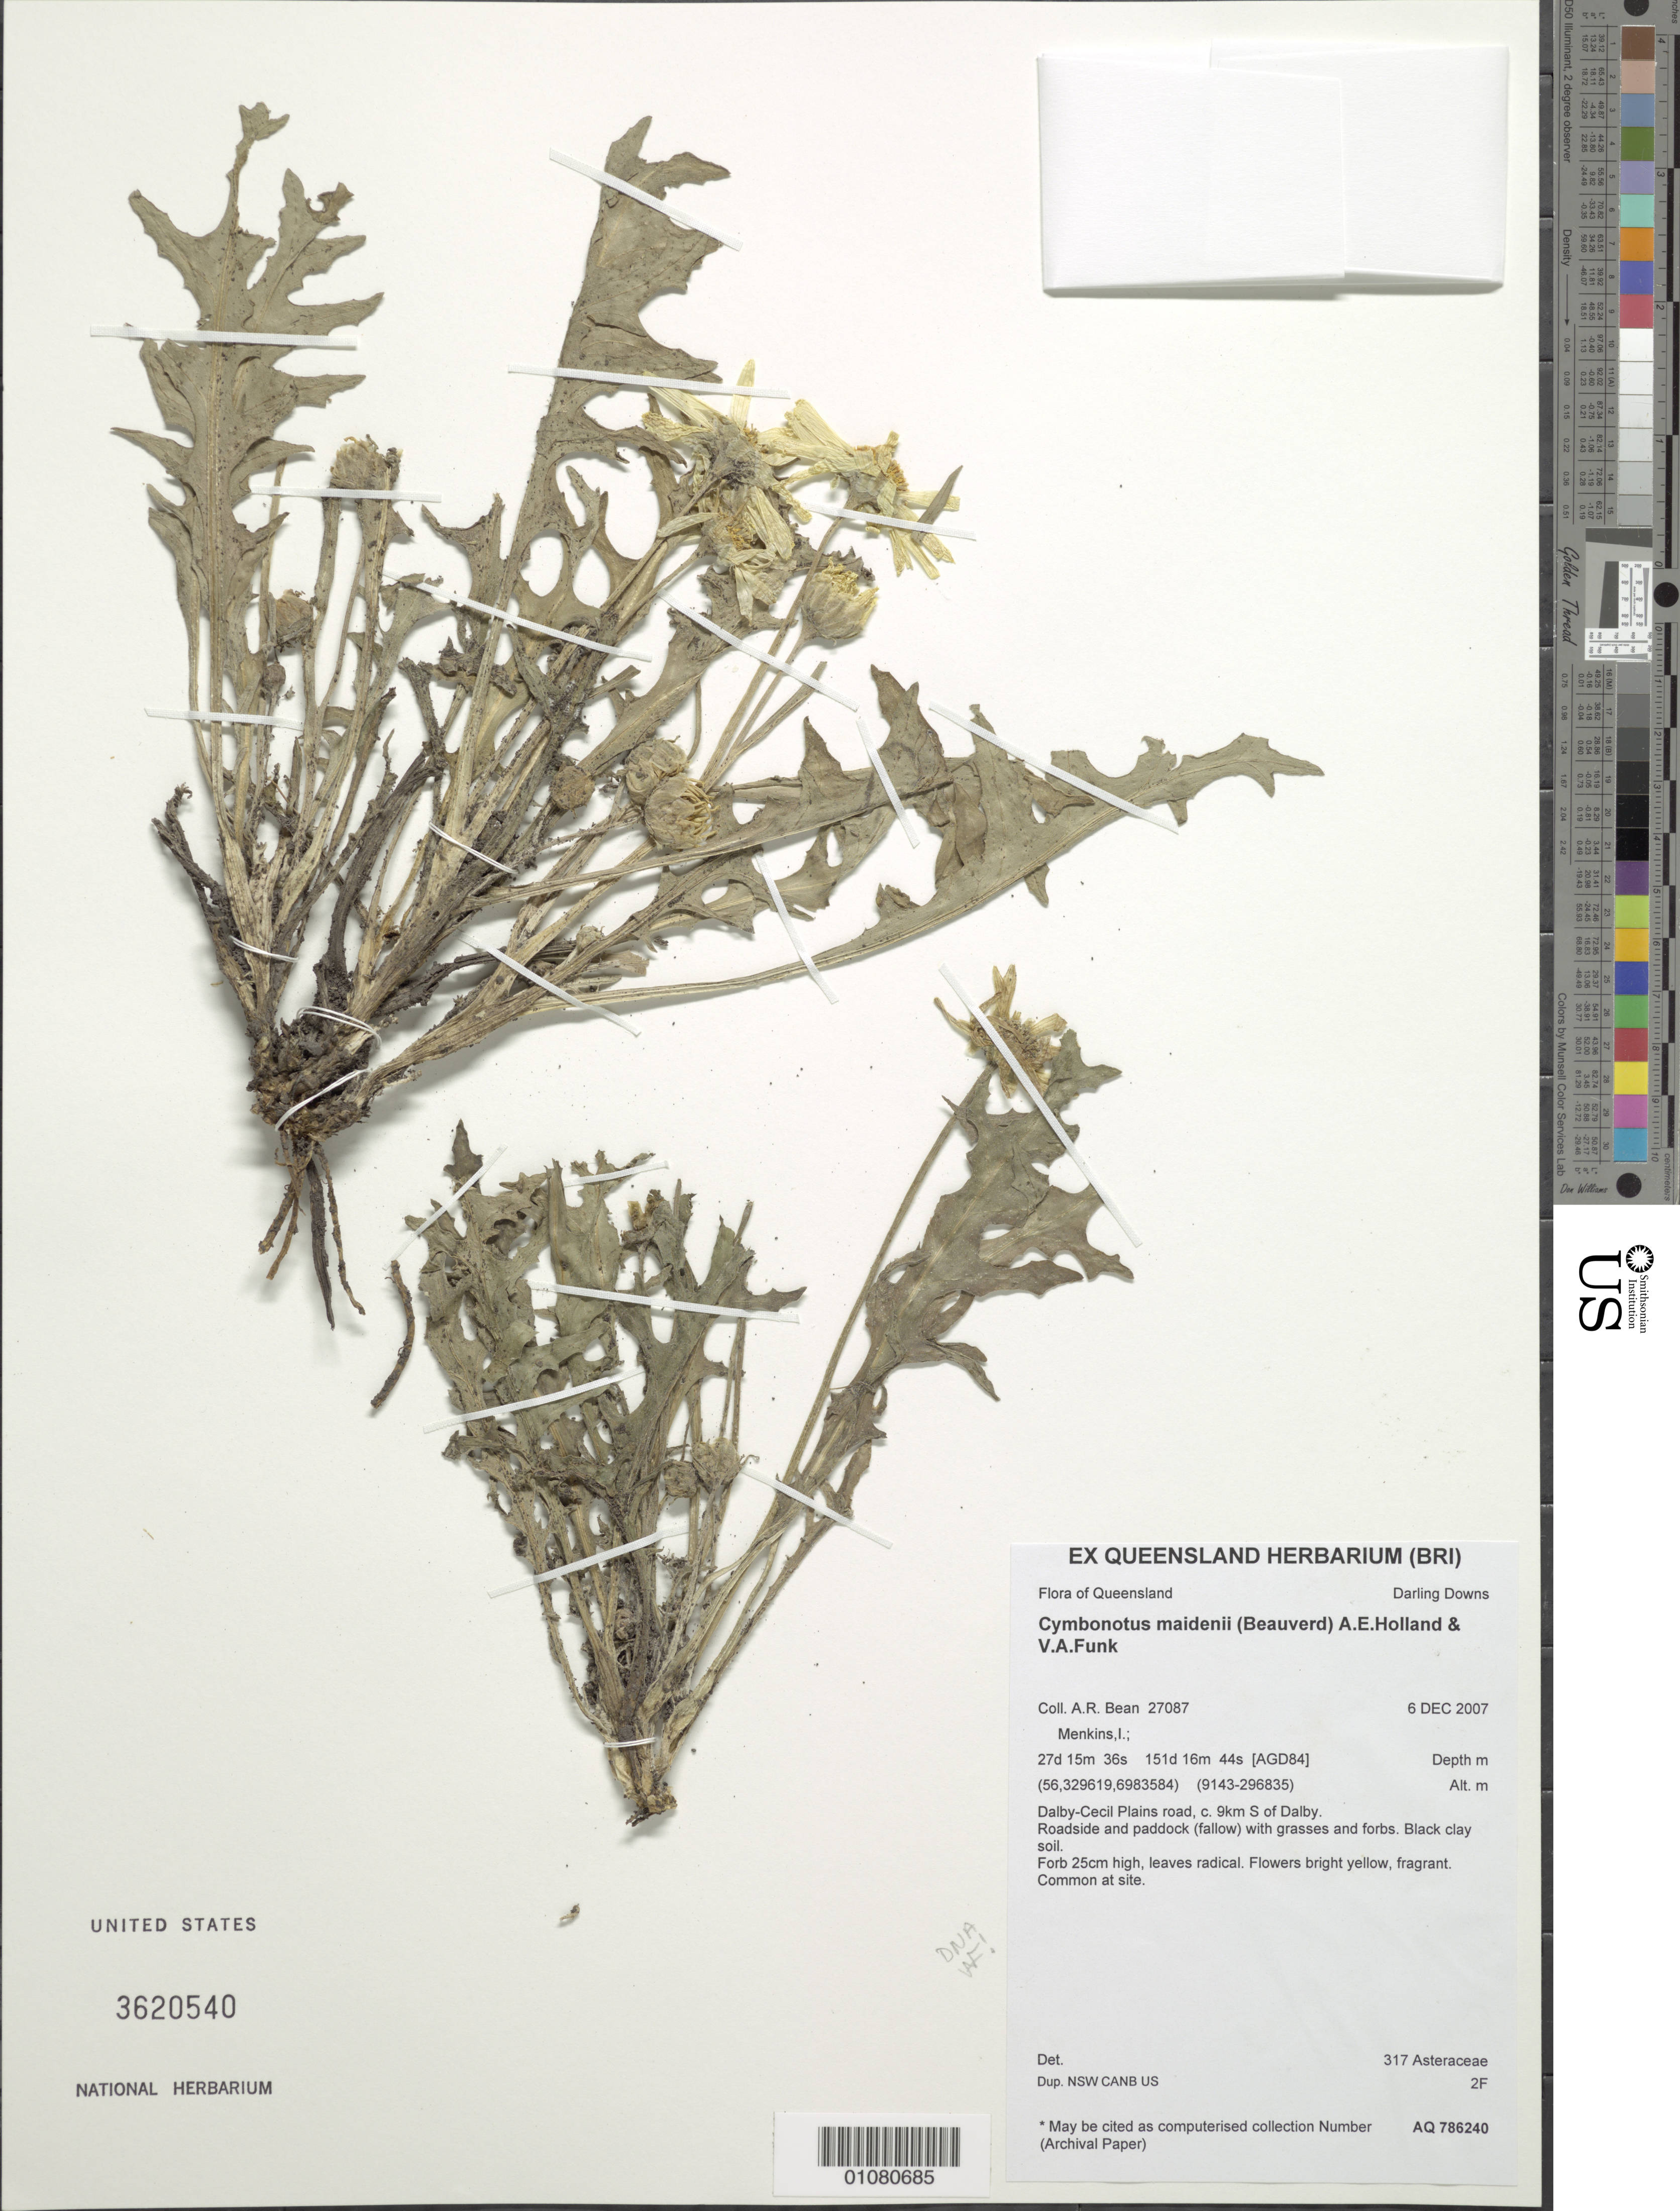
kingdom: Plantae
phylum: Tracheophyta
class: Magnoliopsida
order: Asterales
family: Asteraceae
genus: Cymbonotus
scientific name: Cymbonotus maidenii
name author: (Beauverd) A.E. Holland & V.A. Funk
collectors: A. R. Bean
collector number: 27087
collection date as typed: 6 December 2007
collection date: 2007-12-06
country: Australia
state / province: Queensland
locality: Darling Downs. Dalby-Cecil Plains road, c. 9 km S of Dalby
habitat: Roadside and paddock (fallow) with grasses and forbs. Black clay soil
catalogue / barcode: US 3620540